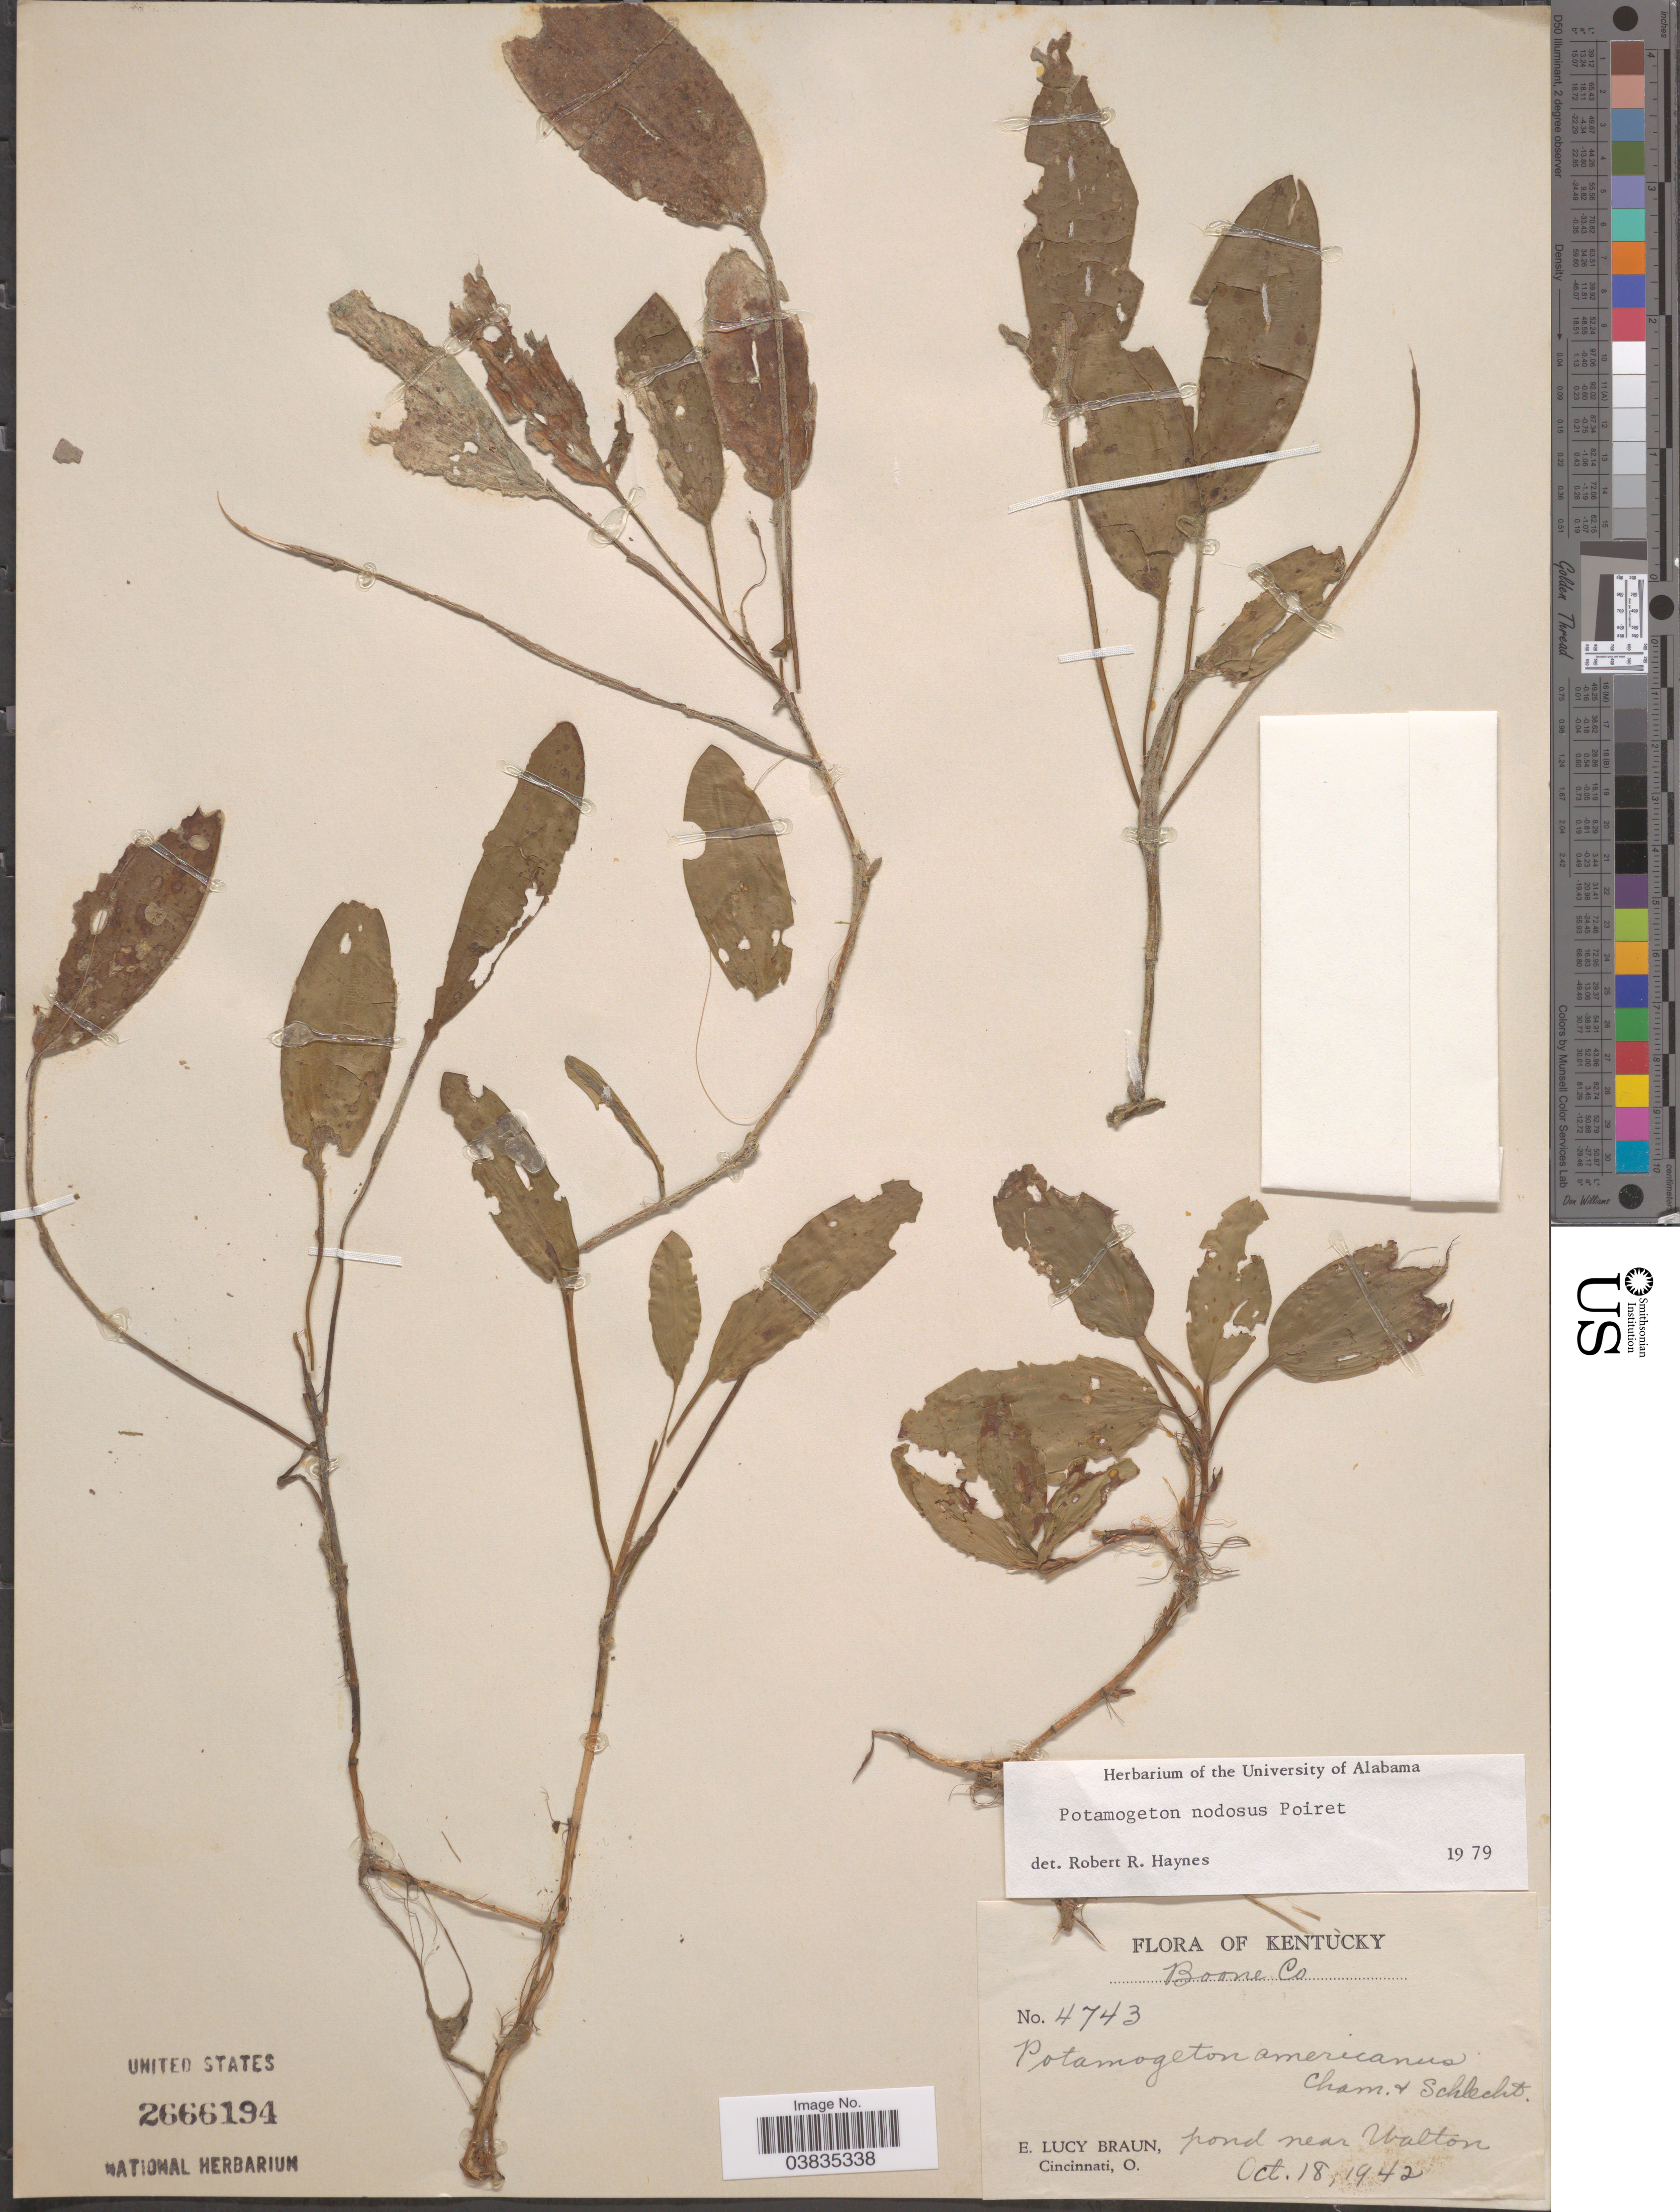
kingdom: Plantae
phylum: Tracheophyta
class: Liliopsida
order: Alismatales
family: Potamogetonaceae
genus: Potamogeton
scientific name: Potamogeton nodosus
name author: Poir.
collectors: E. L. Braun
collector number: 4743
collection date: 1942-10-18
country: United States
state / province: Kentucky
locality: Boone Co. Near Walton.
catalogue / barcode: US 2666194